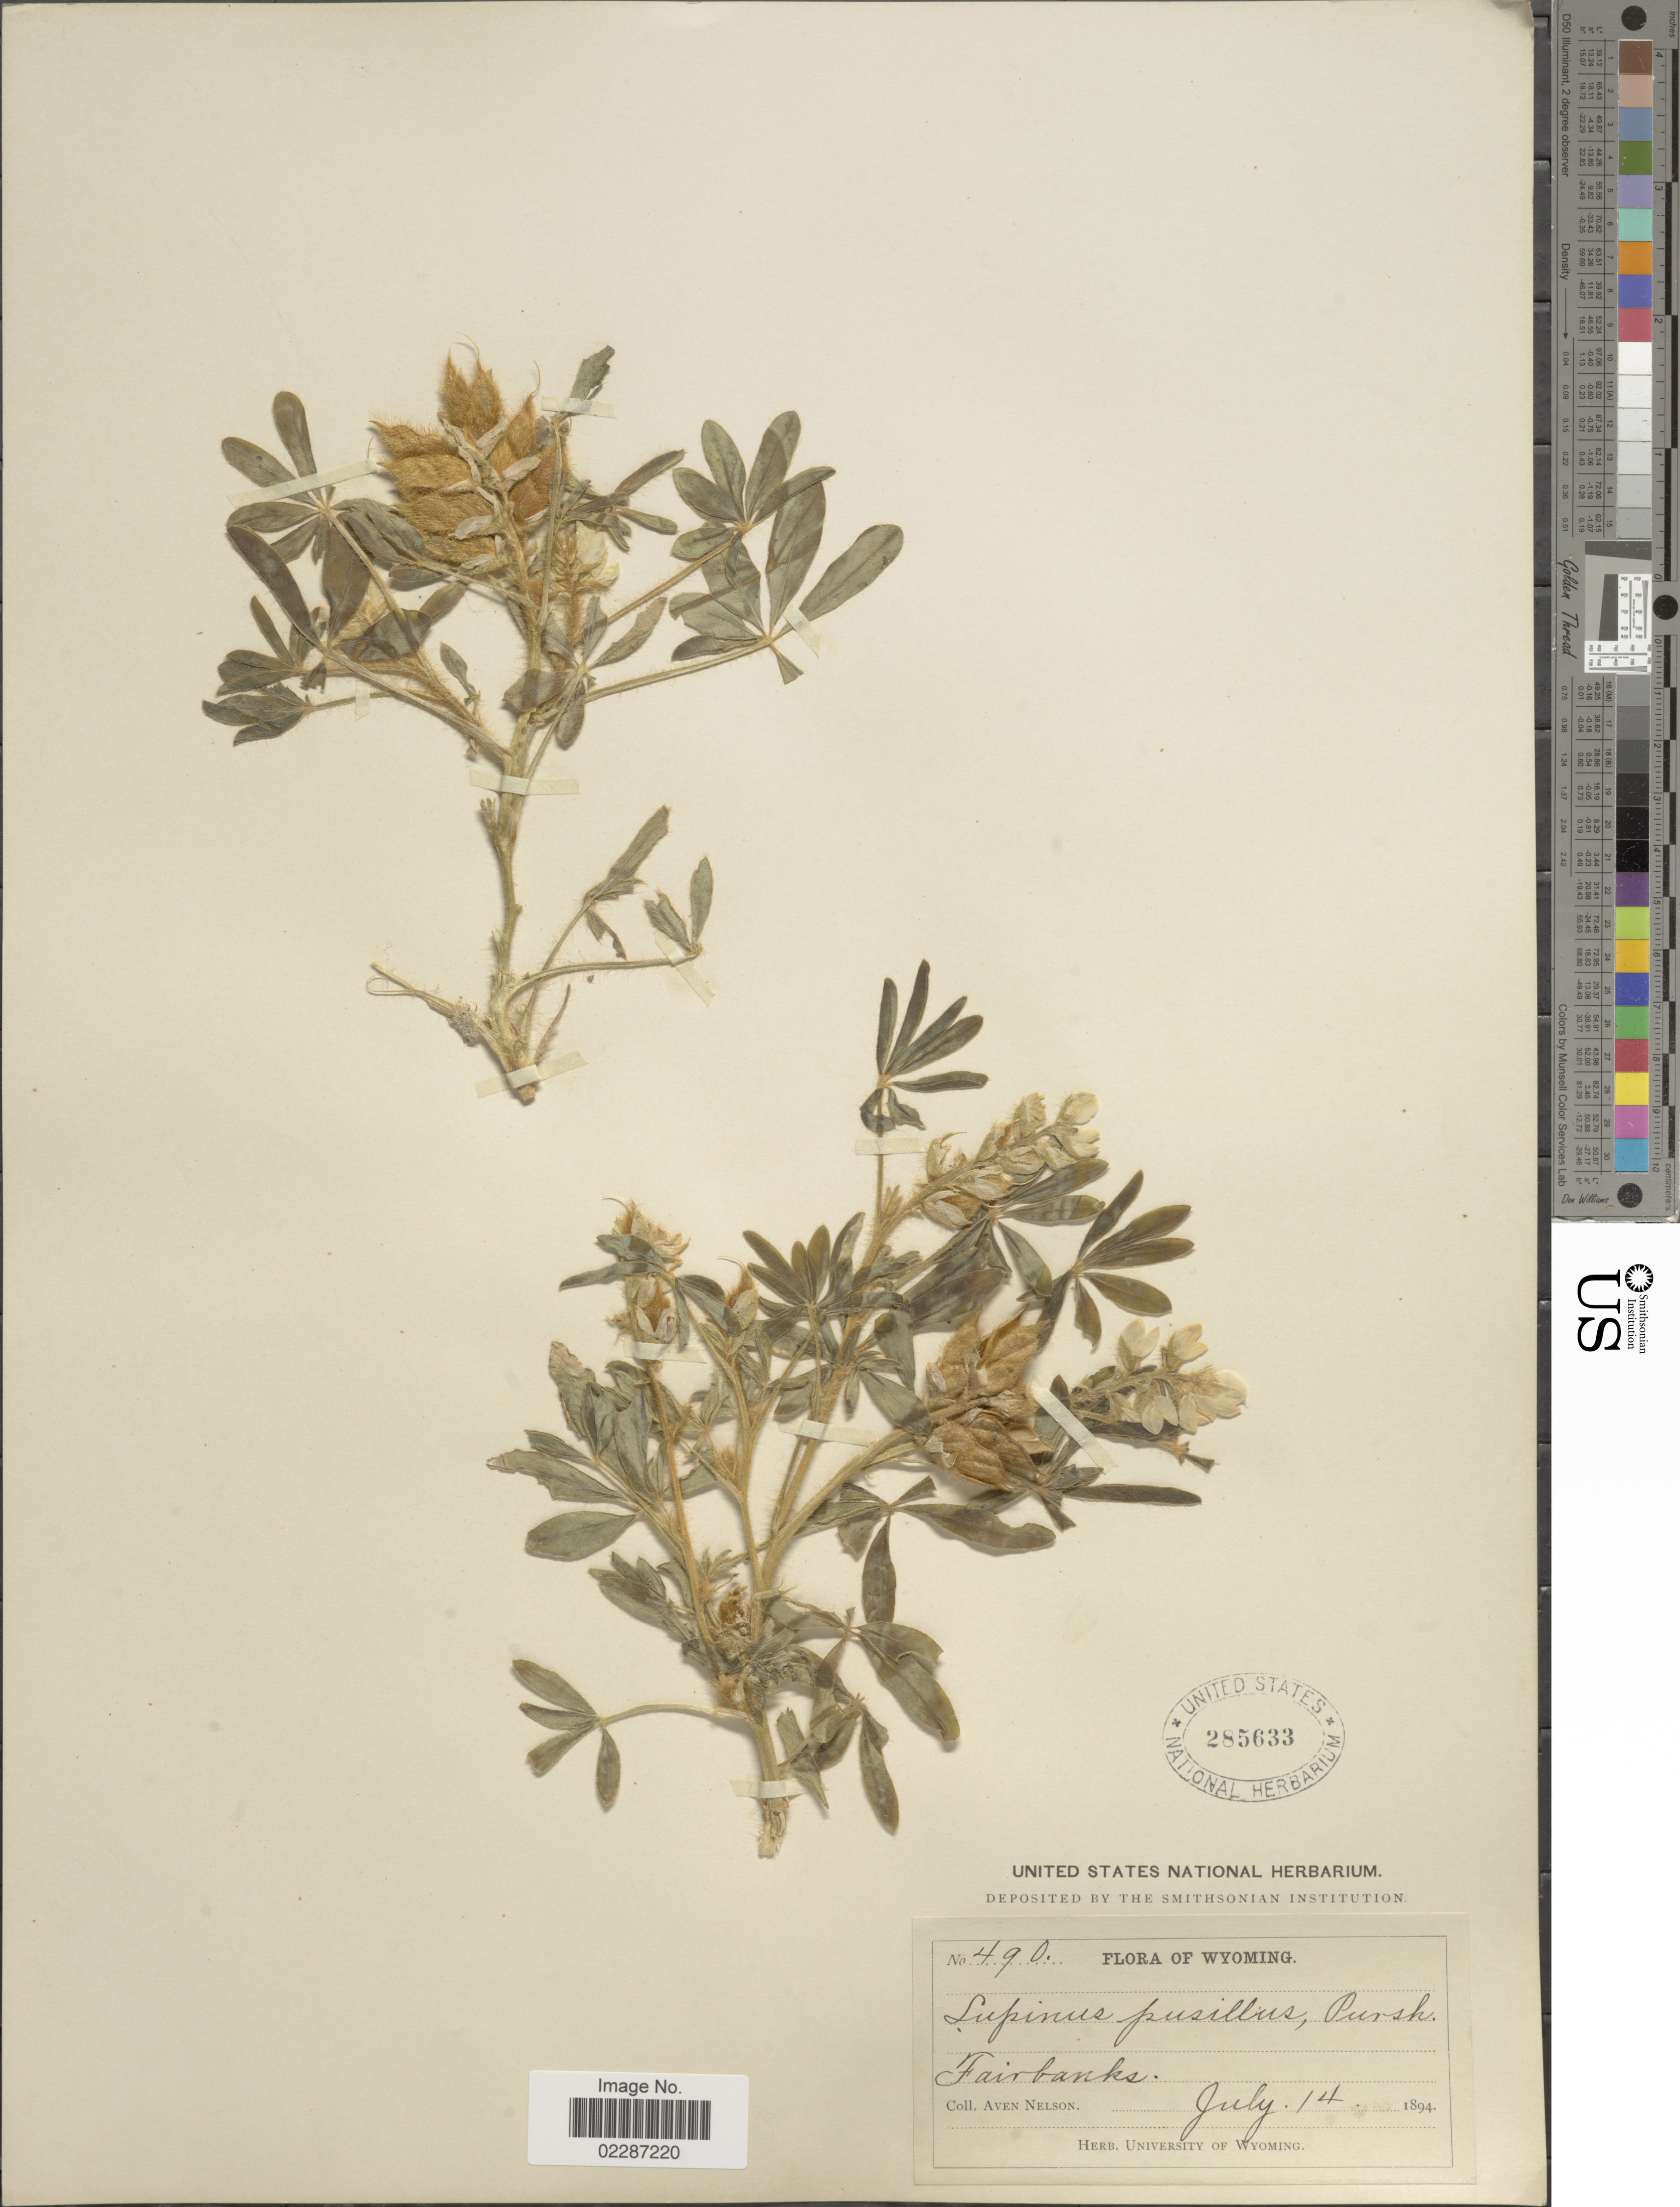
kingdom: Plantae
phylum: Tracheophyta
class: Magnoliopsida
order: Fabales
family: Fabaceae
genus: Lupinus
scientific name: Lupinus pusillus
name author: Pursh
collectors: A. Nelson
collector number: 490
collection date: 1894-07-14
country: United States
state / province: Wyoming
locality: Fairbanks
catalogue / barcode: US 285633